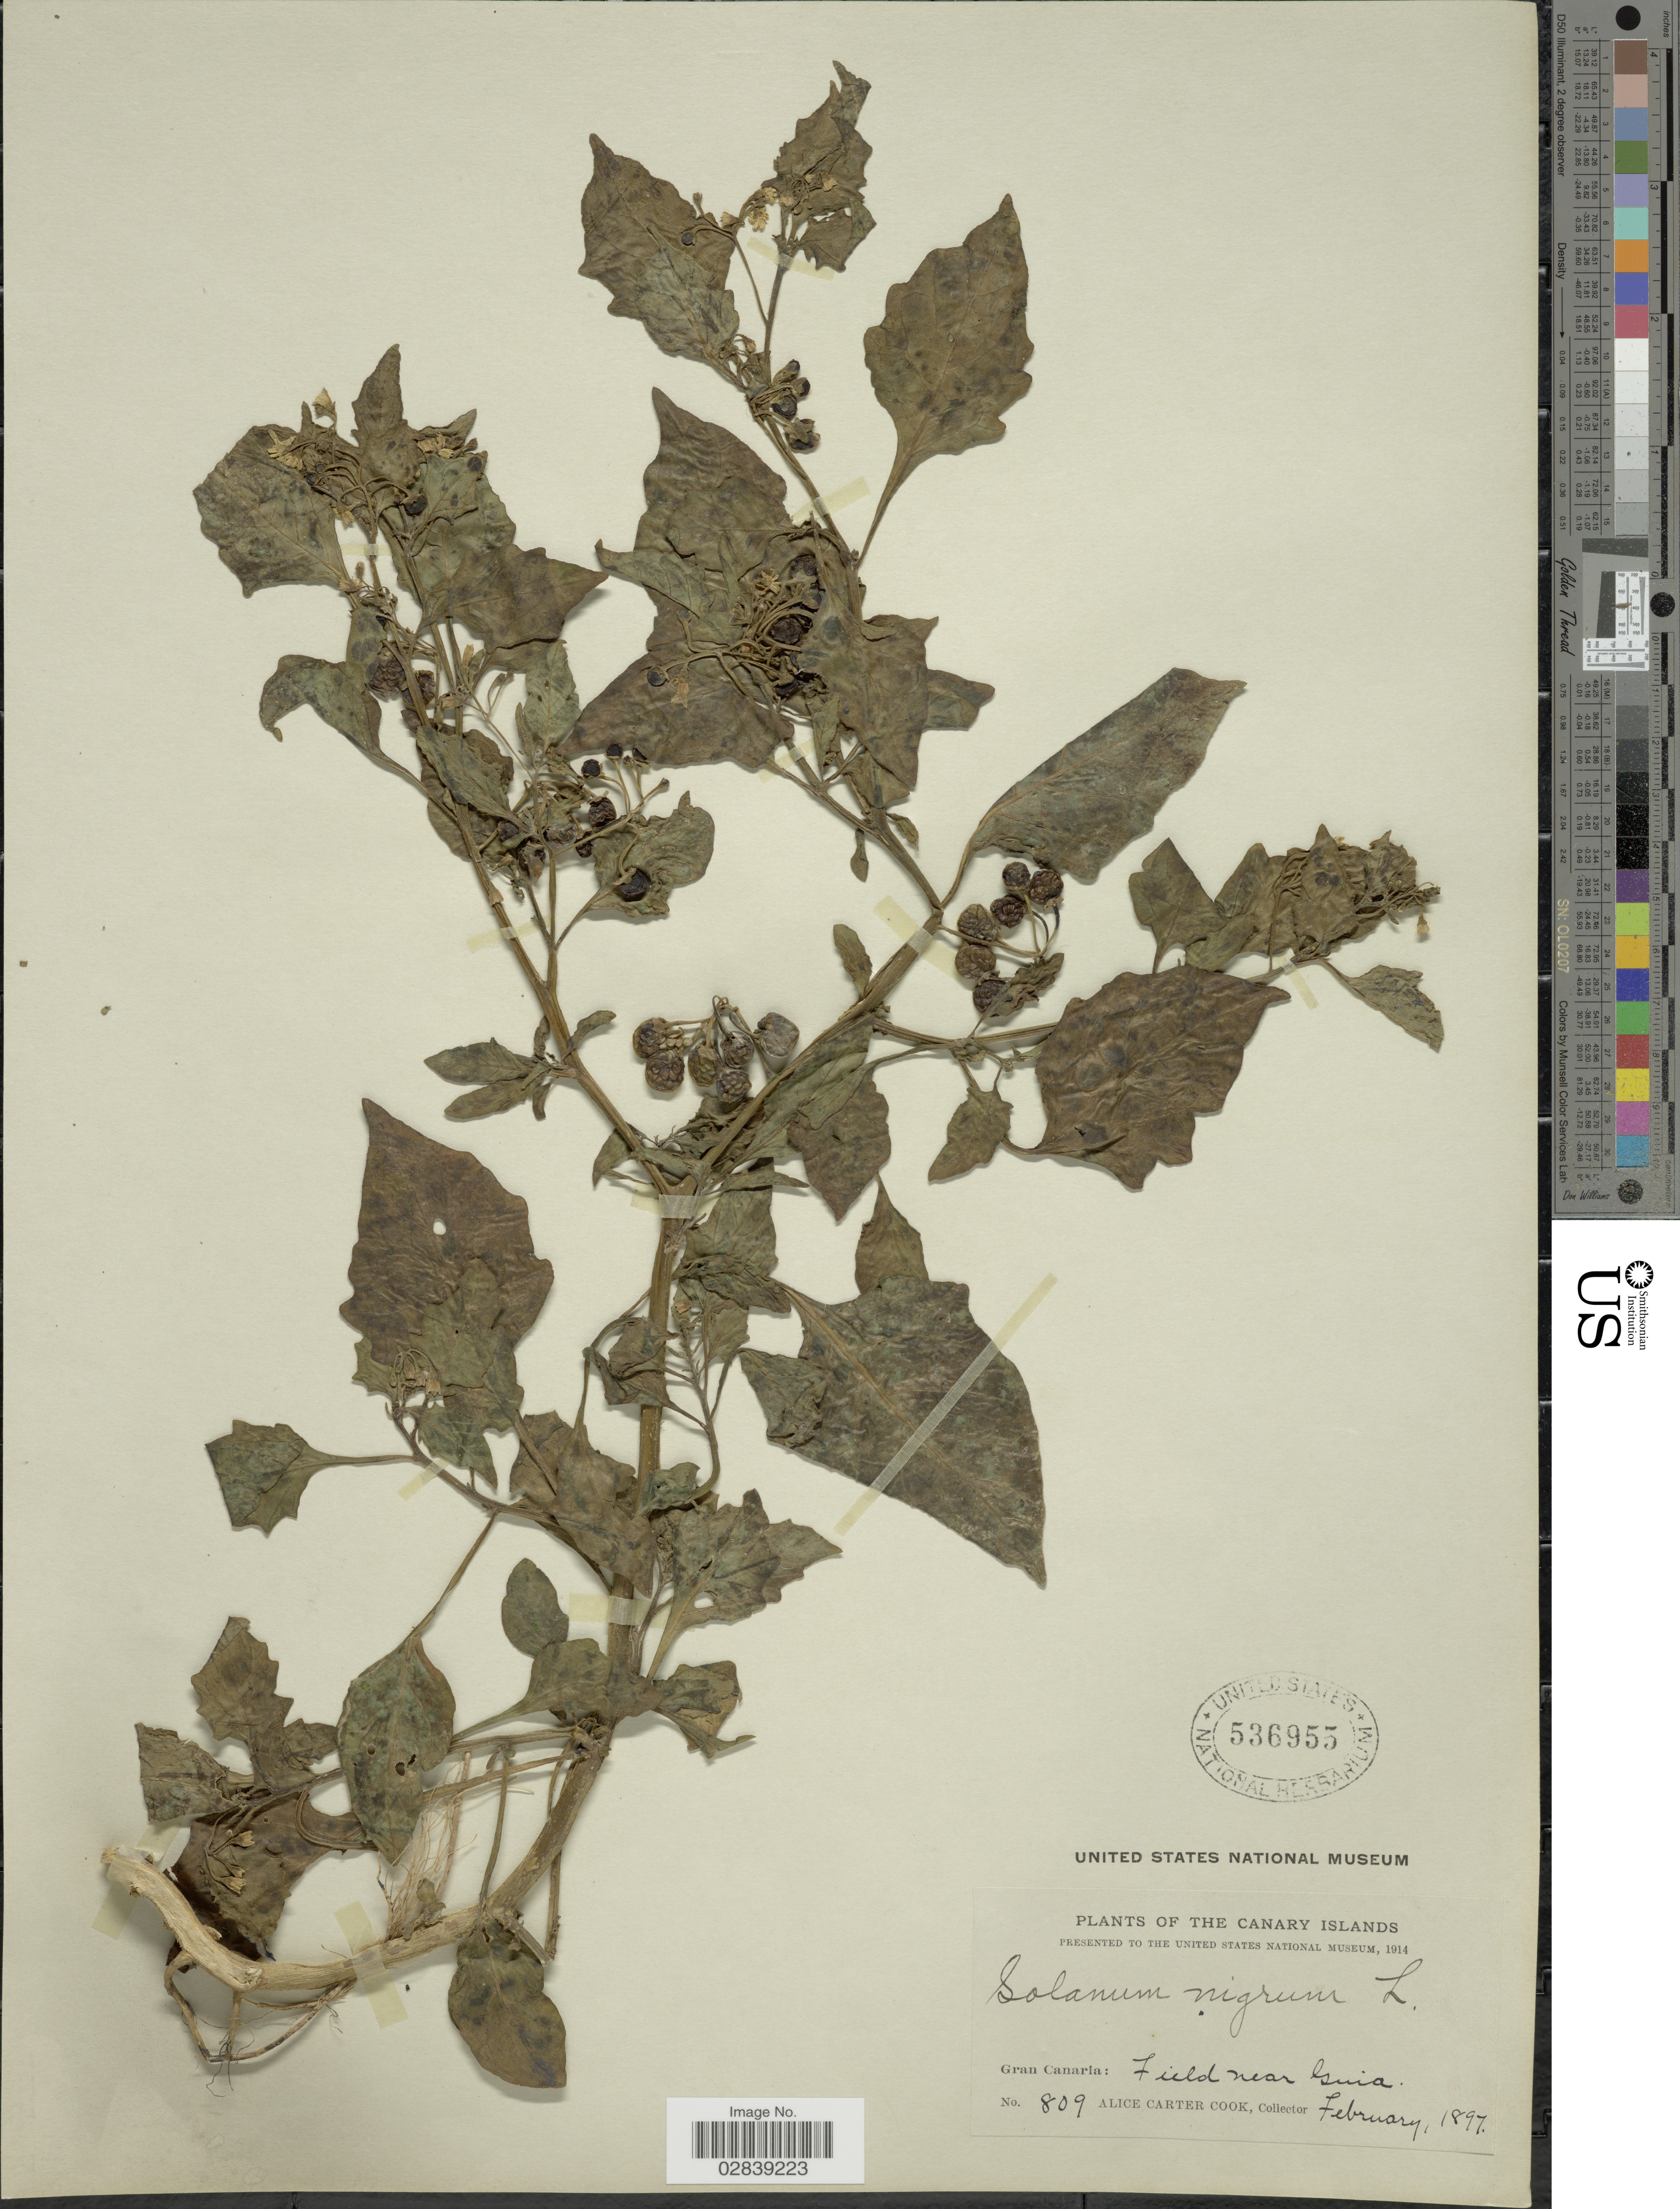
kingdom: Plantae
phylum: Tracheophyta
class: Magnoliopsida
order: Solanales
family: Solanaceae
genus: Solanum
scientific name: Solanum nigrum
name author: L.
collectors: Alice C. Cook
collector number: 809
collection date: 1897-02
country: Spain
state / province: Canarias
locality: The Canary Islands, Gran Canaria: Field near Guia.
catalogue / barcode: US 536955